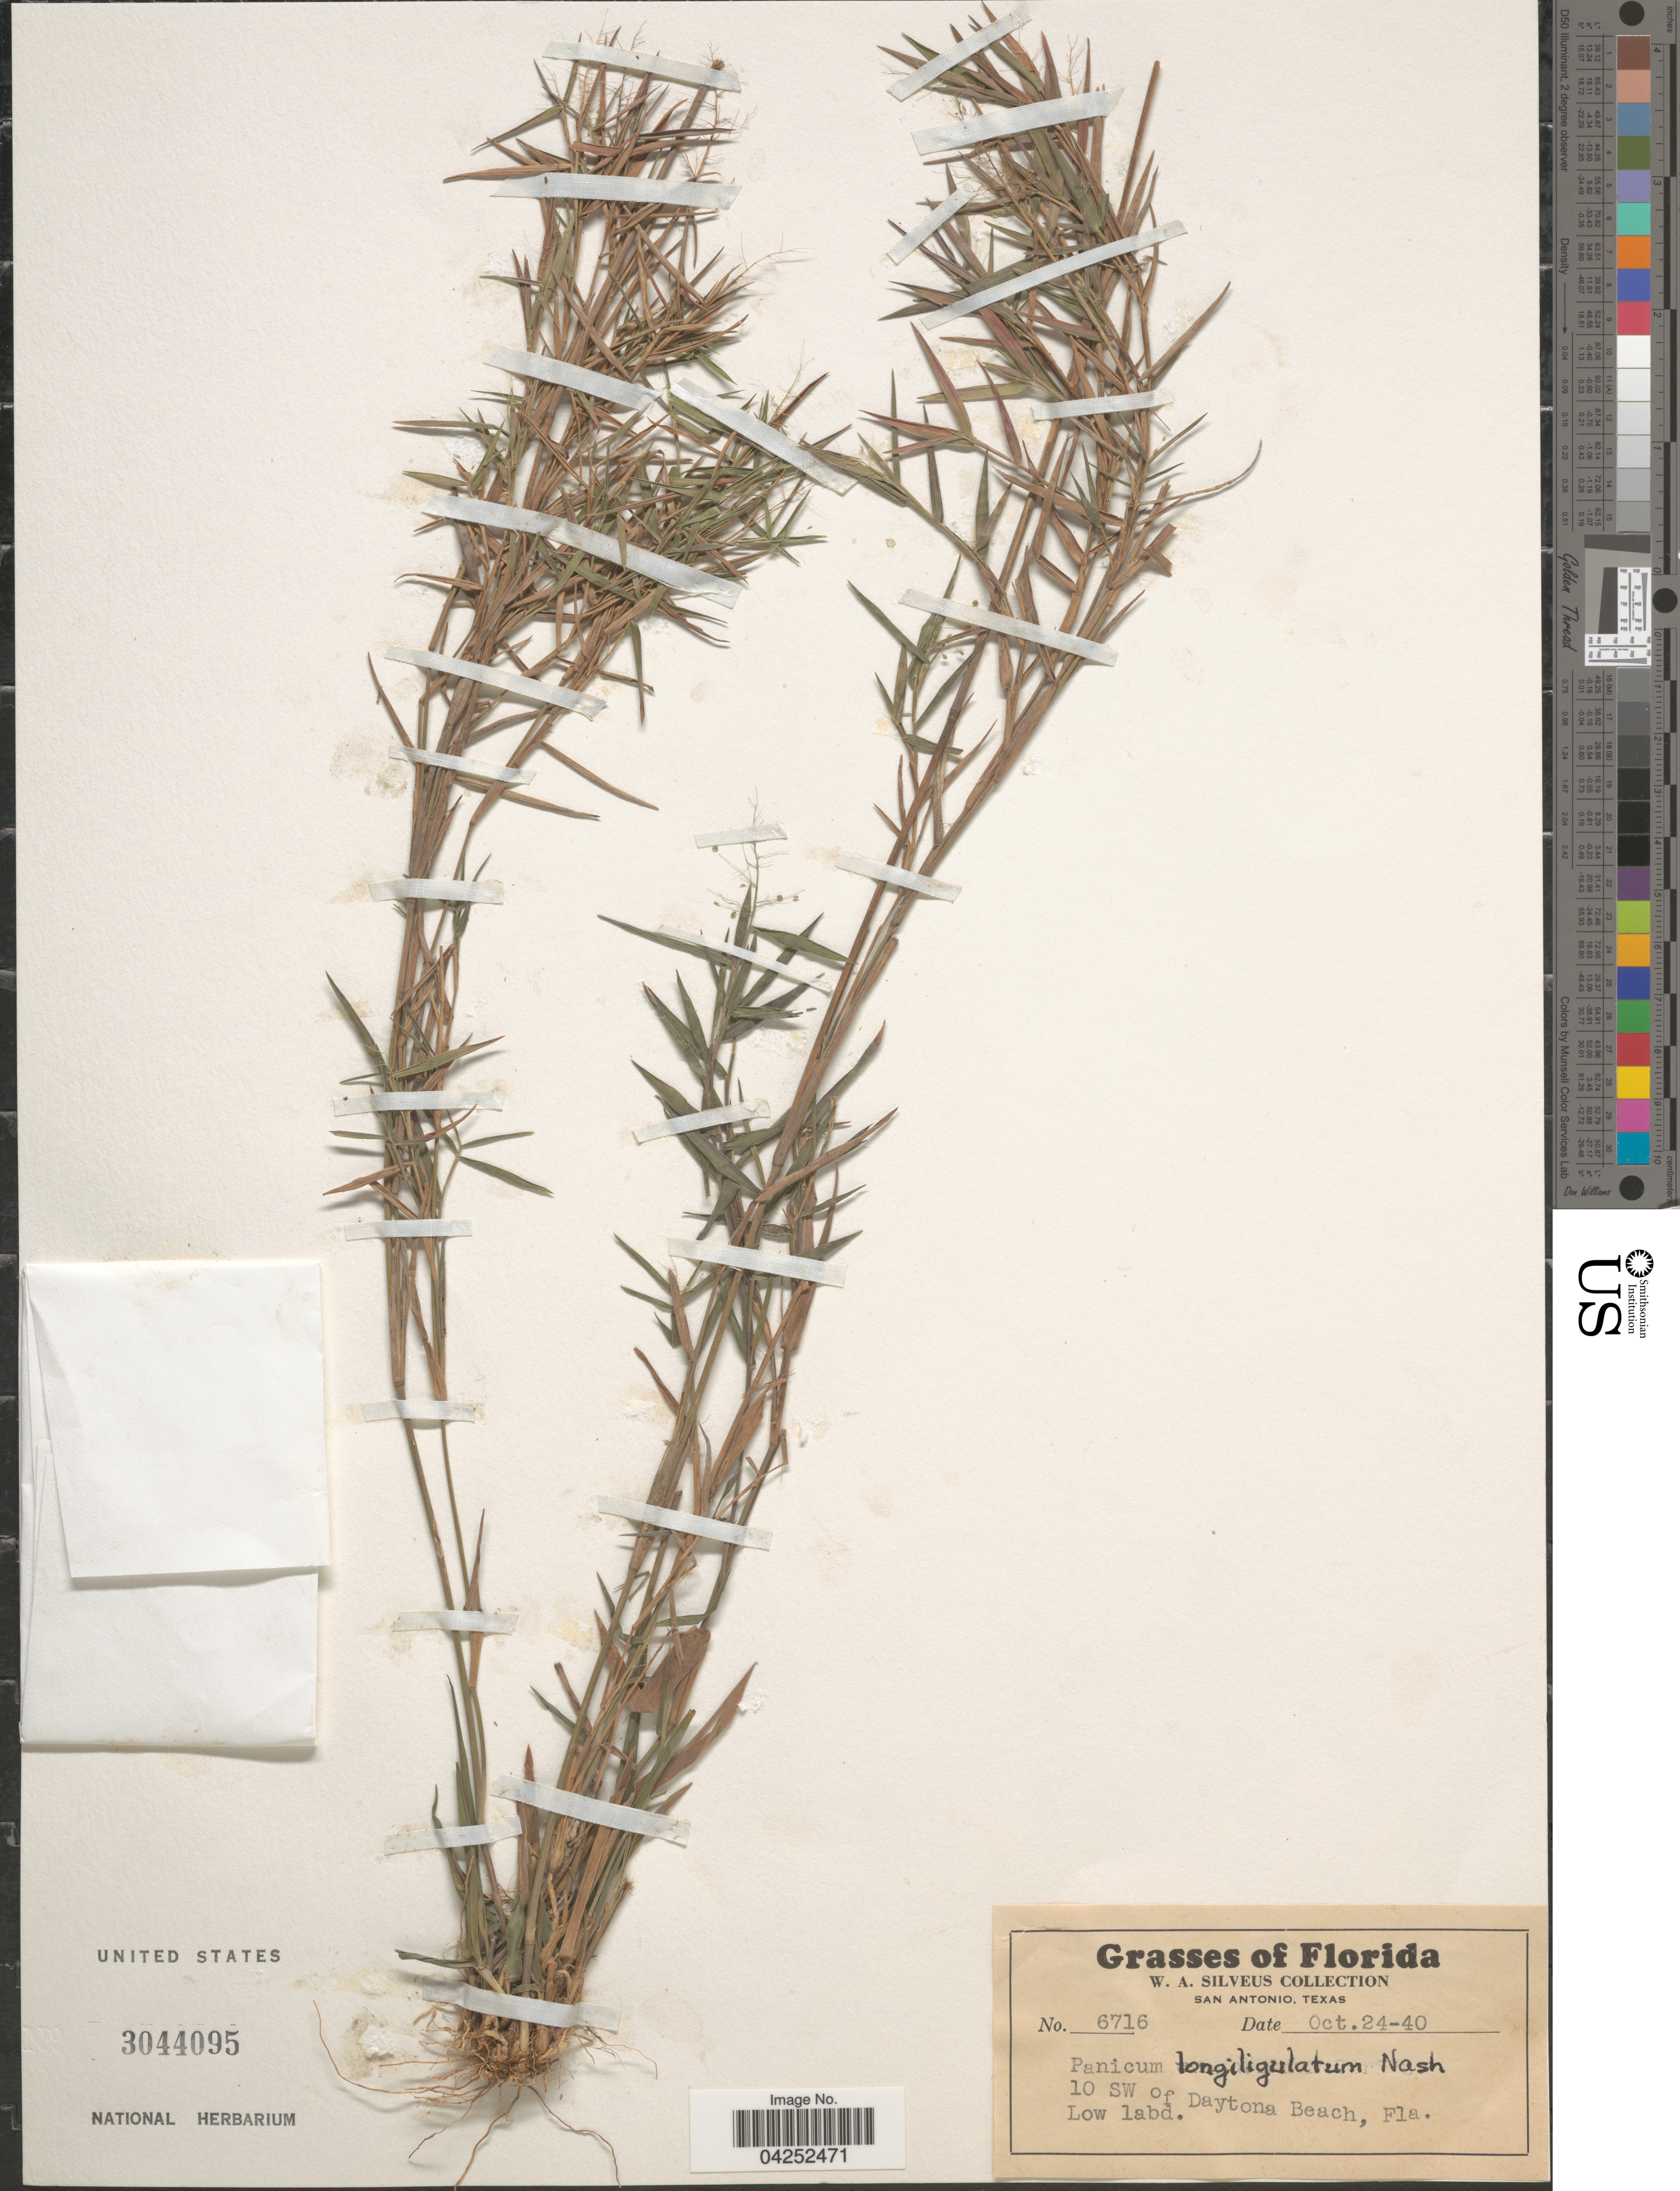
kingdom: Plantae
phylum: Tracheophyta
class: Liliopsida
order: Poales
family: Poaceae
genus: Dichanthelium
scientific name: Dichanthelium bicknellii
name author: (Nash) LeBlond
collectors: W. Silveus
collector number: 6716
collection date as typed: Transcribed d/m/y: 24/10/40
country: United States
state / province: Florida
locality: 10 SW of Daytona Beach.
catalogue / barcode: US 3044095